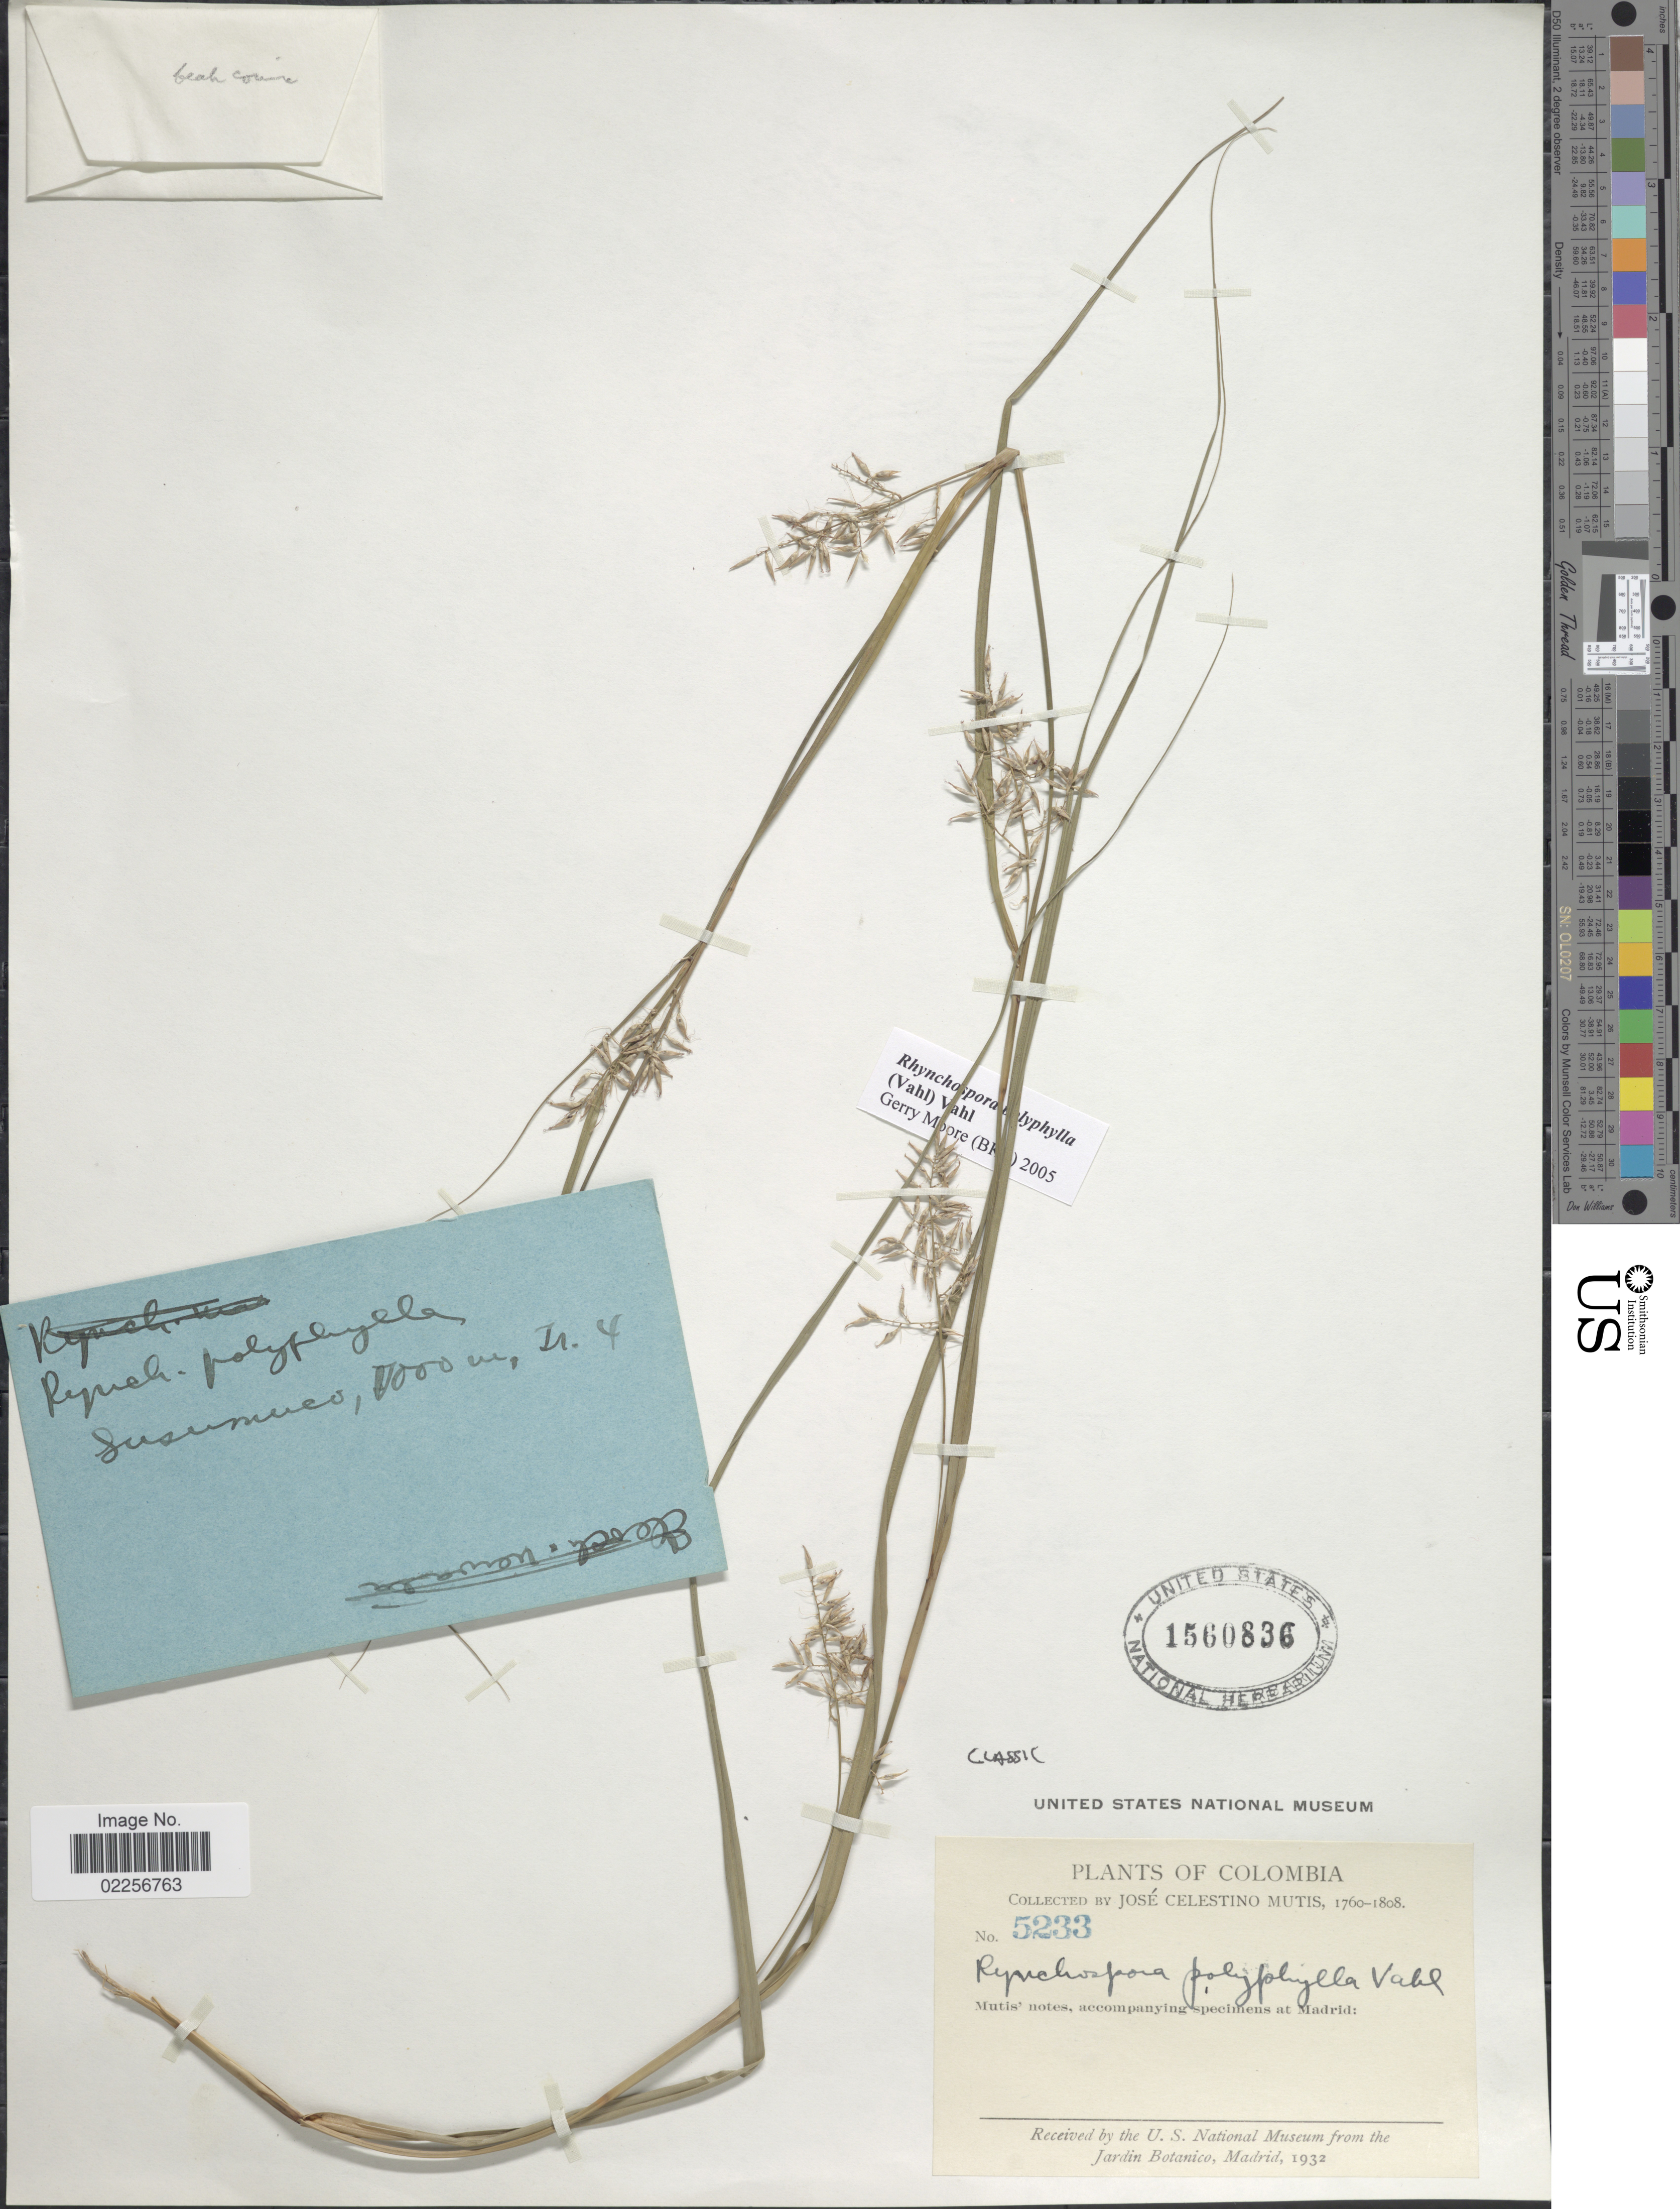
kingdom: Plantae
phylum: Tracheophyta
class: Liliopsida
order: Poales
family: Cyperaceae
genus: Rhynchospora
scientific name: Rhynchospora polyphylla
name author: (Vahl) Vahl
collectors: J. C. B. Mutis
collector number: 5233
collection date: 1760/1808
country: Colombia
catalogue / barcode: US 1560836